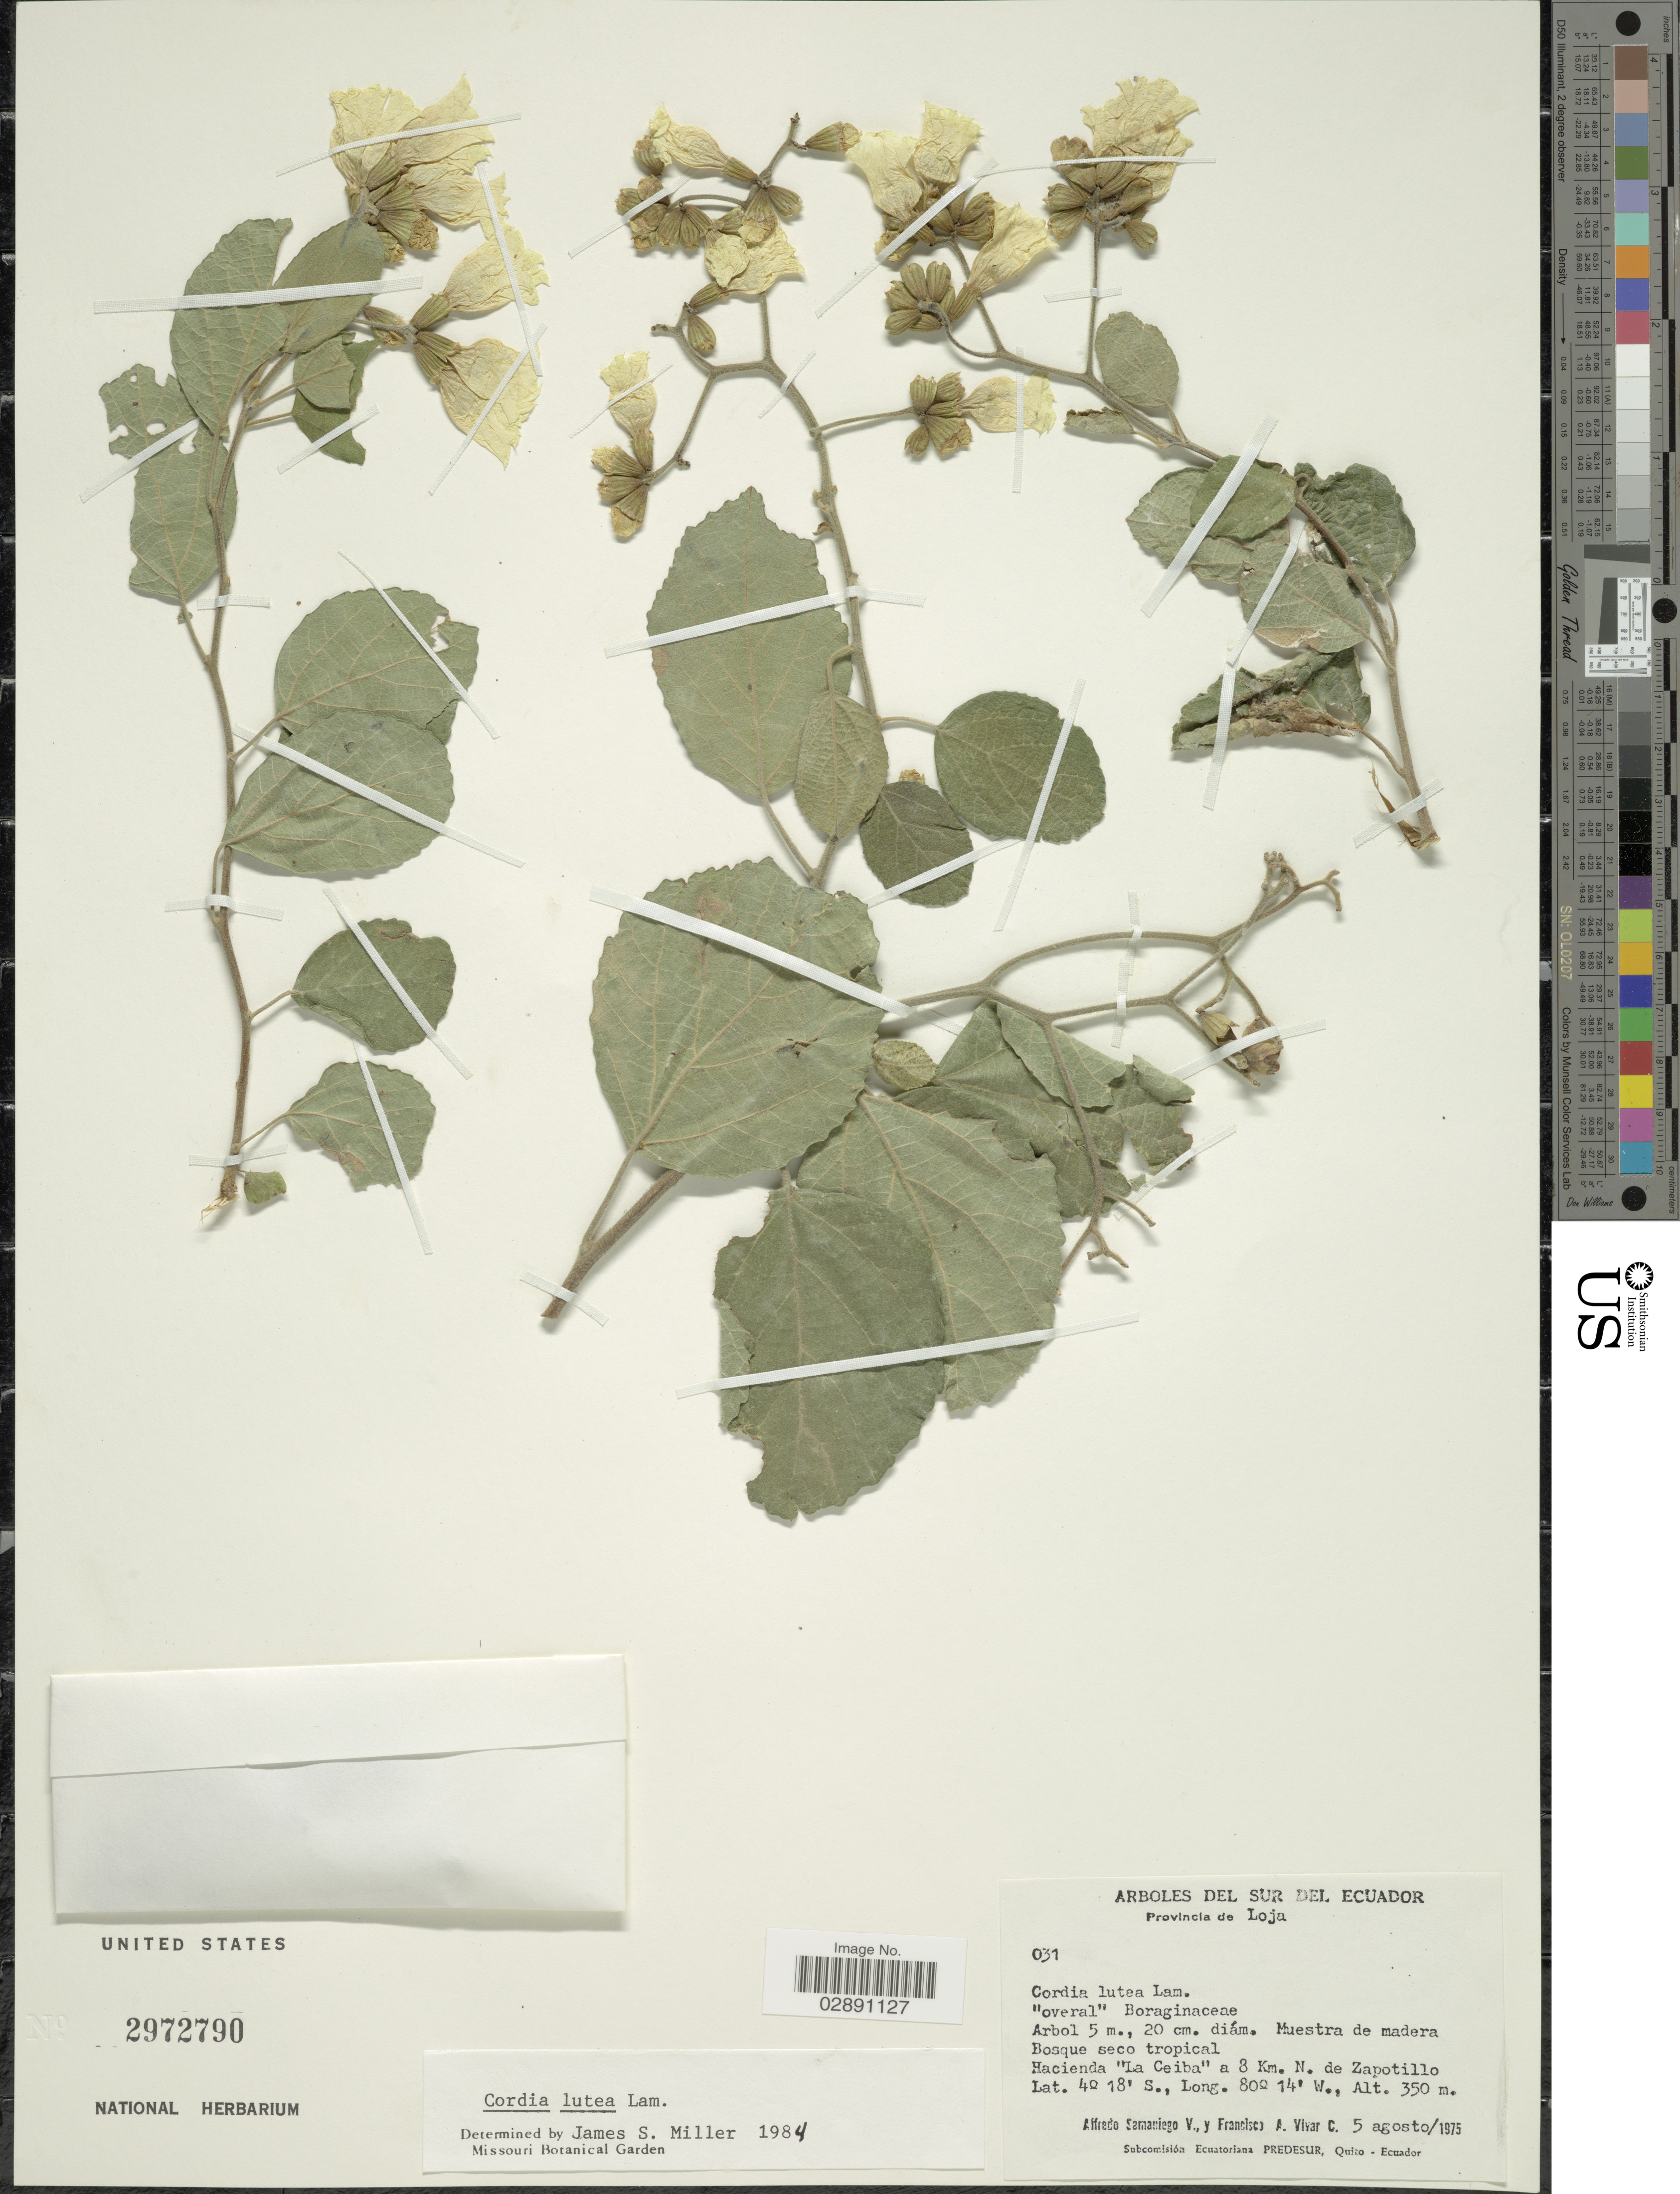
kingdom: Plantae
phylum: Tracheophyta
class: Magnoliopsida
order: Boraginales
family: Cordiaceae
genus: Cordia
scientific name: Cordia lutea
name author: Lam.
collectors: A. V. Samaniego & F. A. Vivar C.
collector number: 031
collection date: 1975-08-05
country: Ecuador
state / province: Loja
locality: Sur del Ecuador. Hacienda "La Ceiba" a 8 Km. N. de Zapotillo.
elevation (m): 350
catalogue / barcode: US 2972790